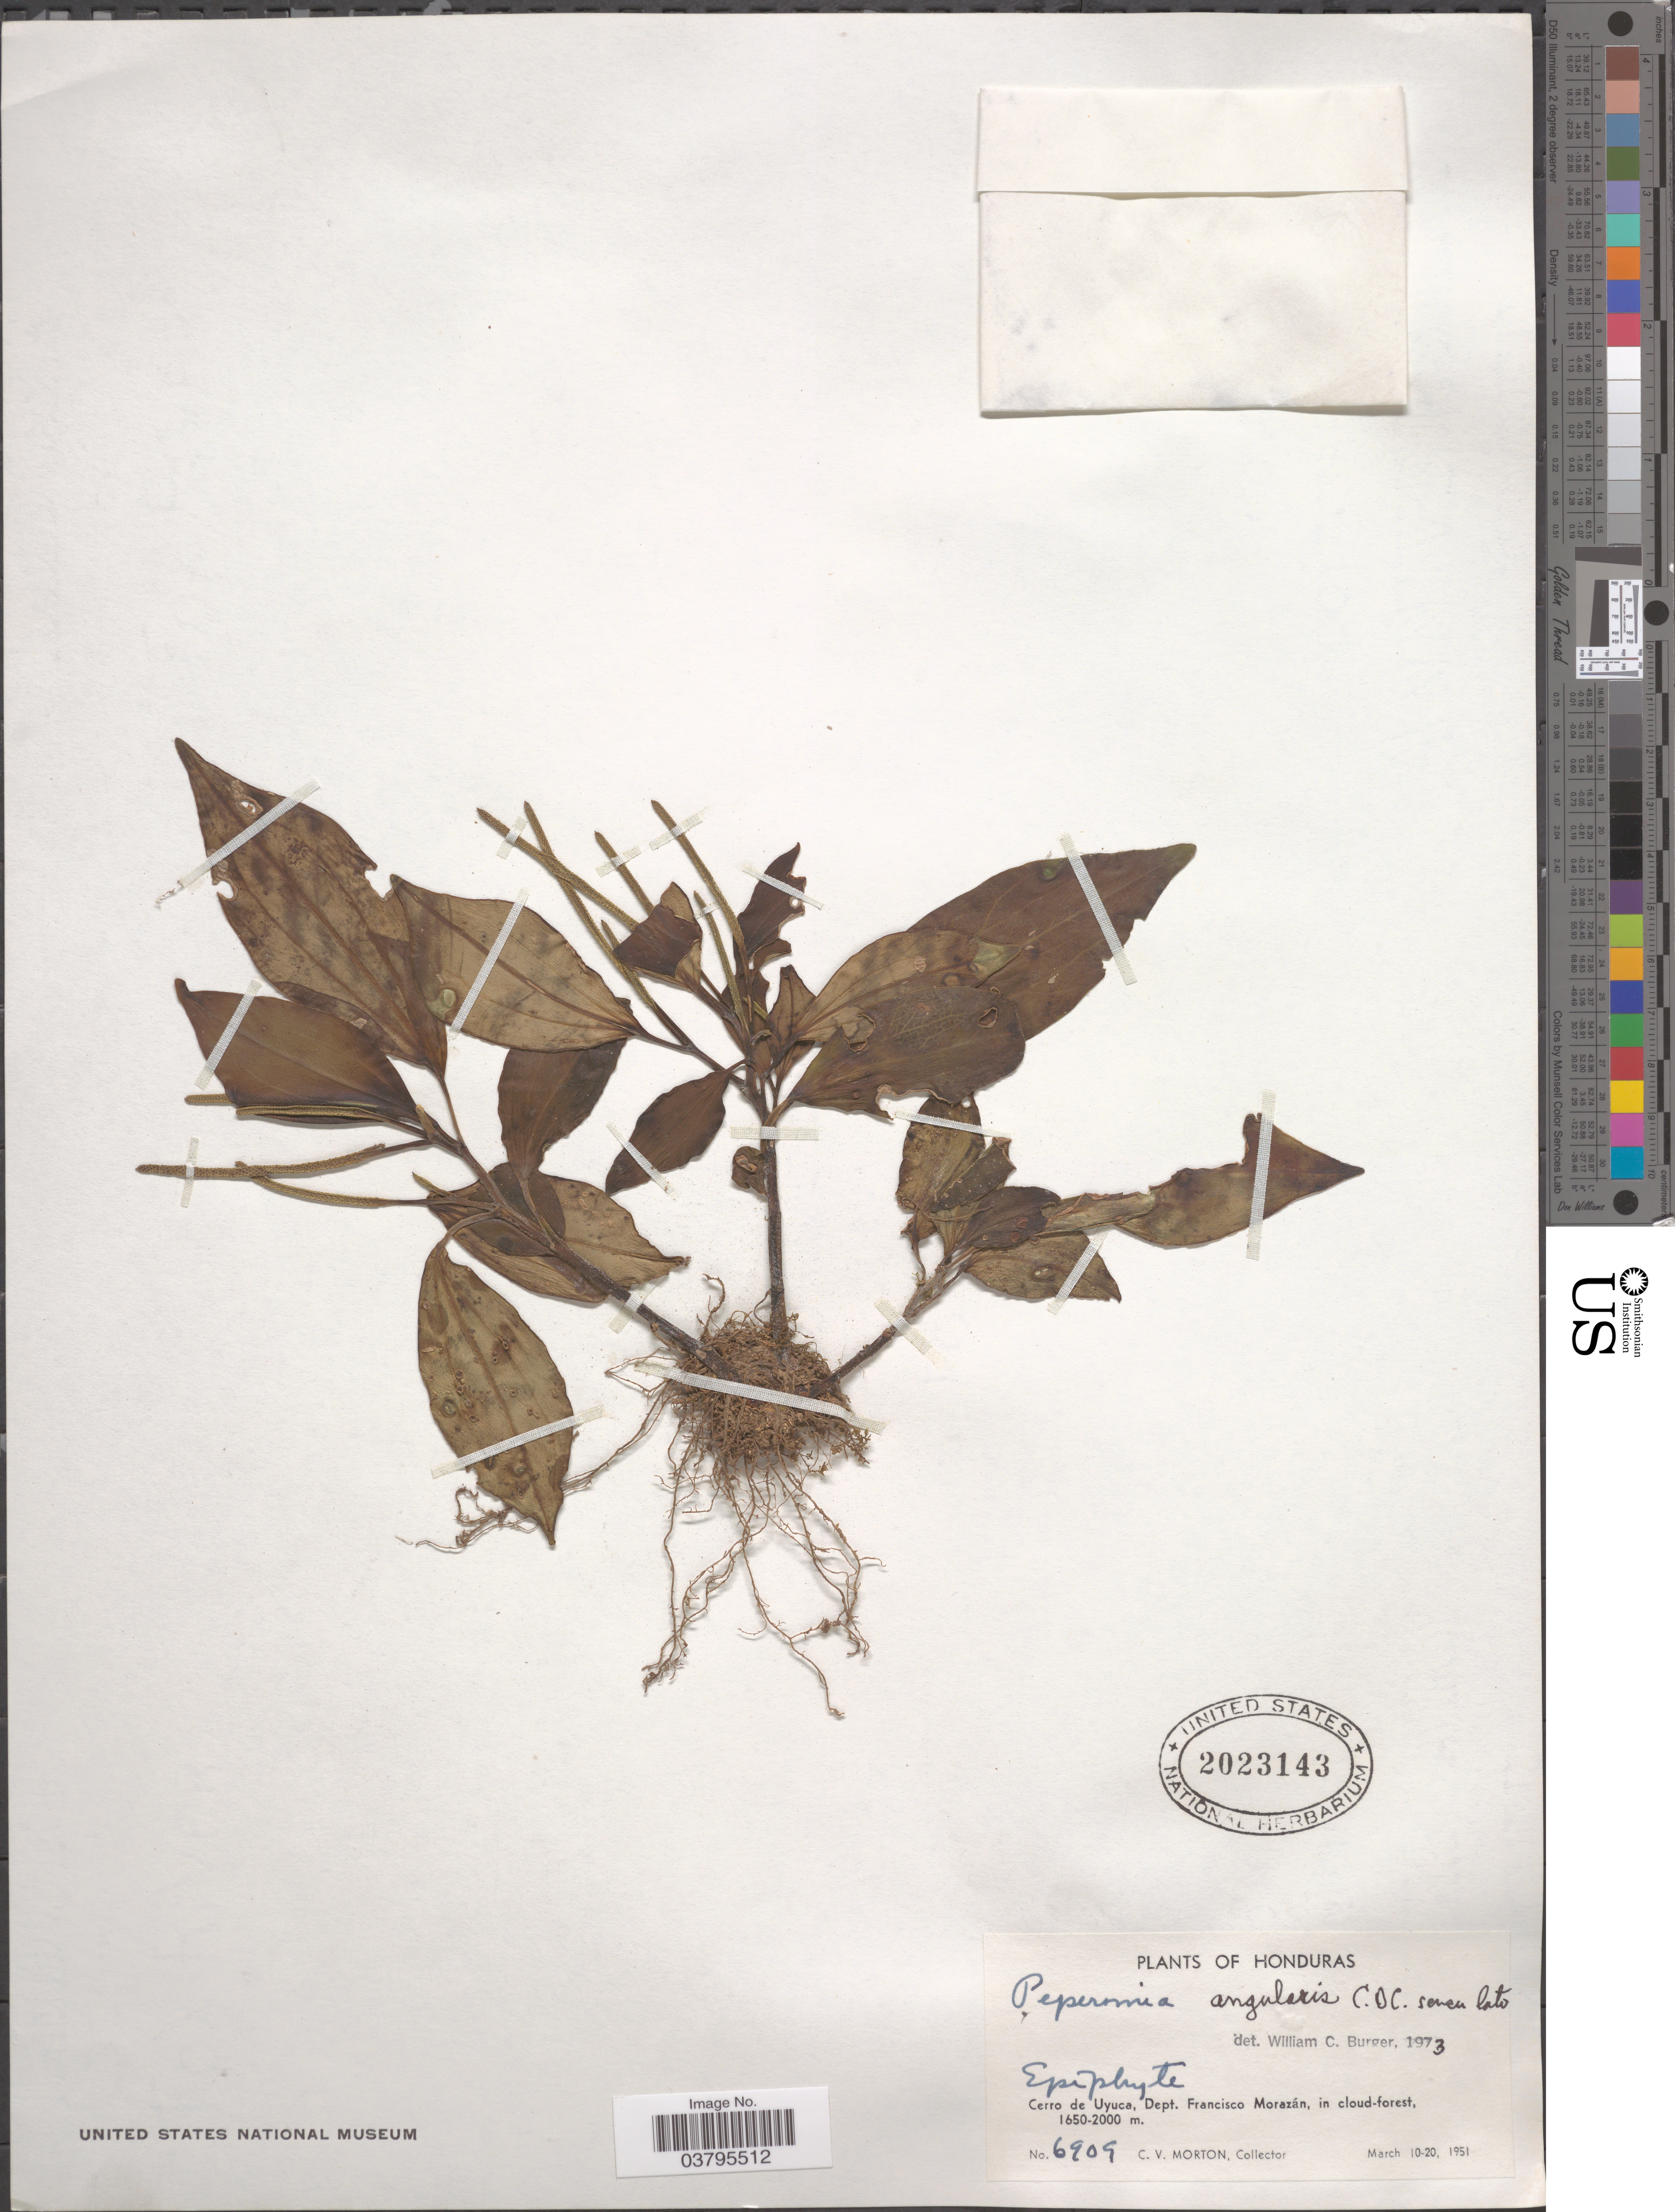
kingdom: Plantae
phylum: Tracheophyta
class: Magnoliopsida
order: Piperales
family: Piperaceae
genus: Peperomia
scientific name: Peperomia san-joseana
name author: C. DC.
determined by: Jiménez, José Estaban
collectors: C. V. Morton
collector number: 6909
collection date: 1951-03-10/1951-03-20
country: Honduras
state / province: Fco. Morazán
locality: Cerro de Uyuca, Dept. Francisco Morazán.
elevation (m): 1650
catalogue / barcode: US 2023143